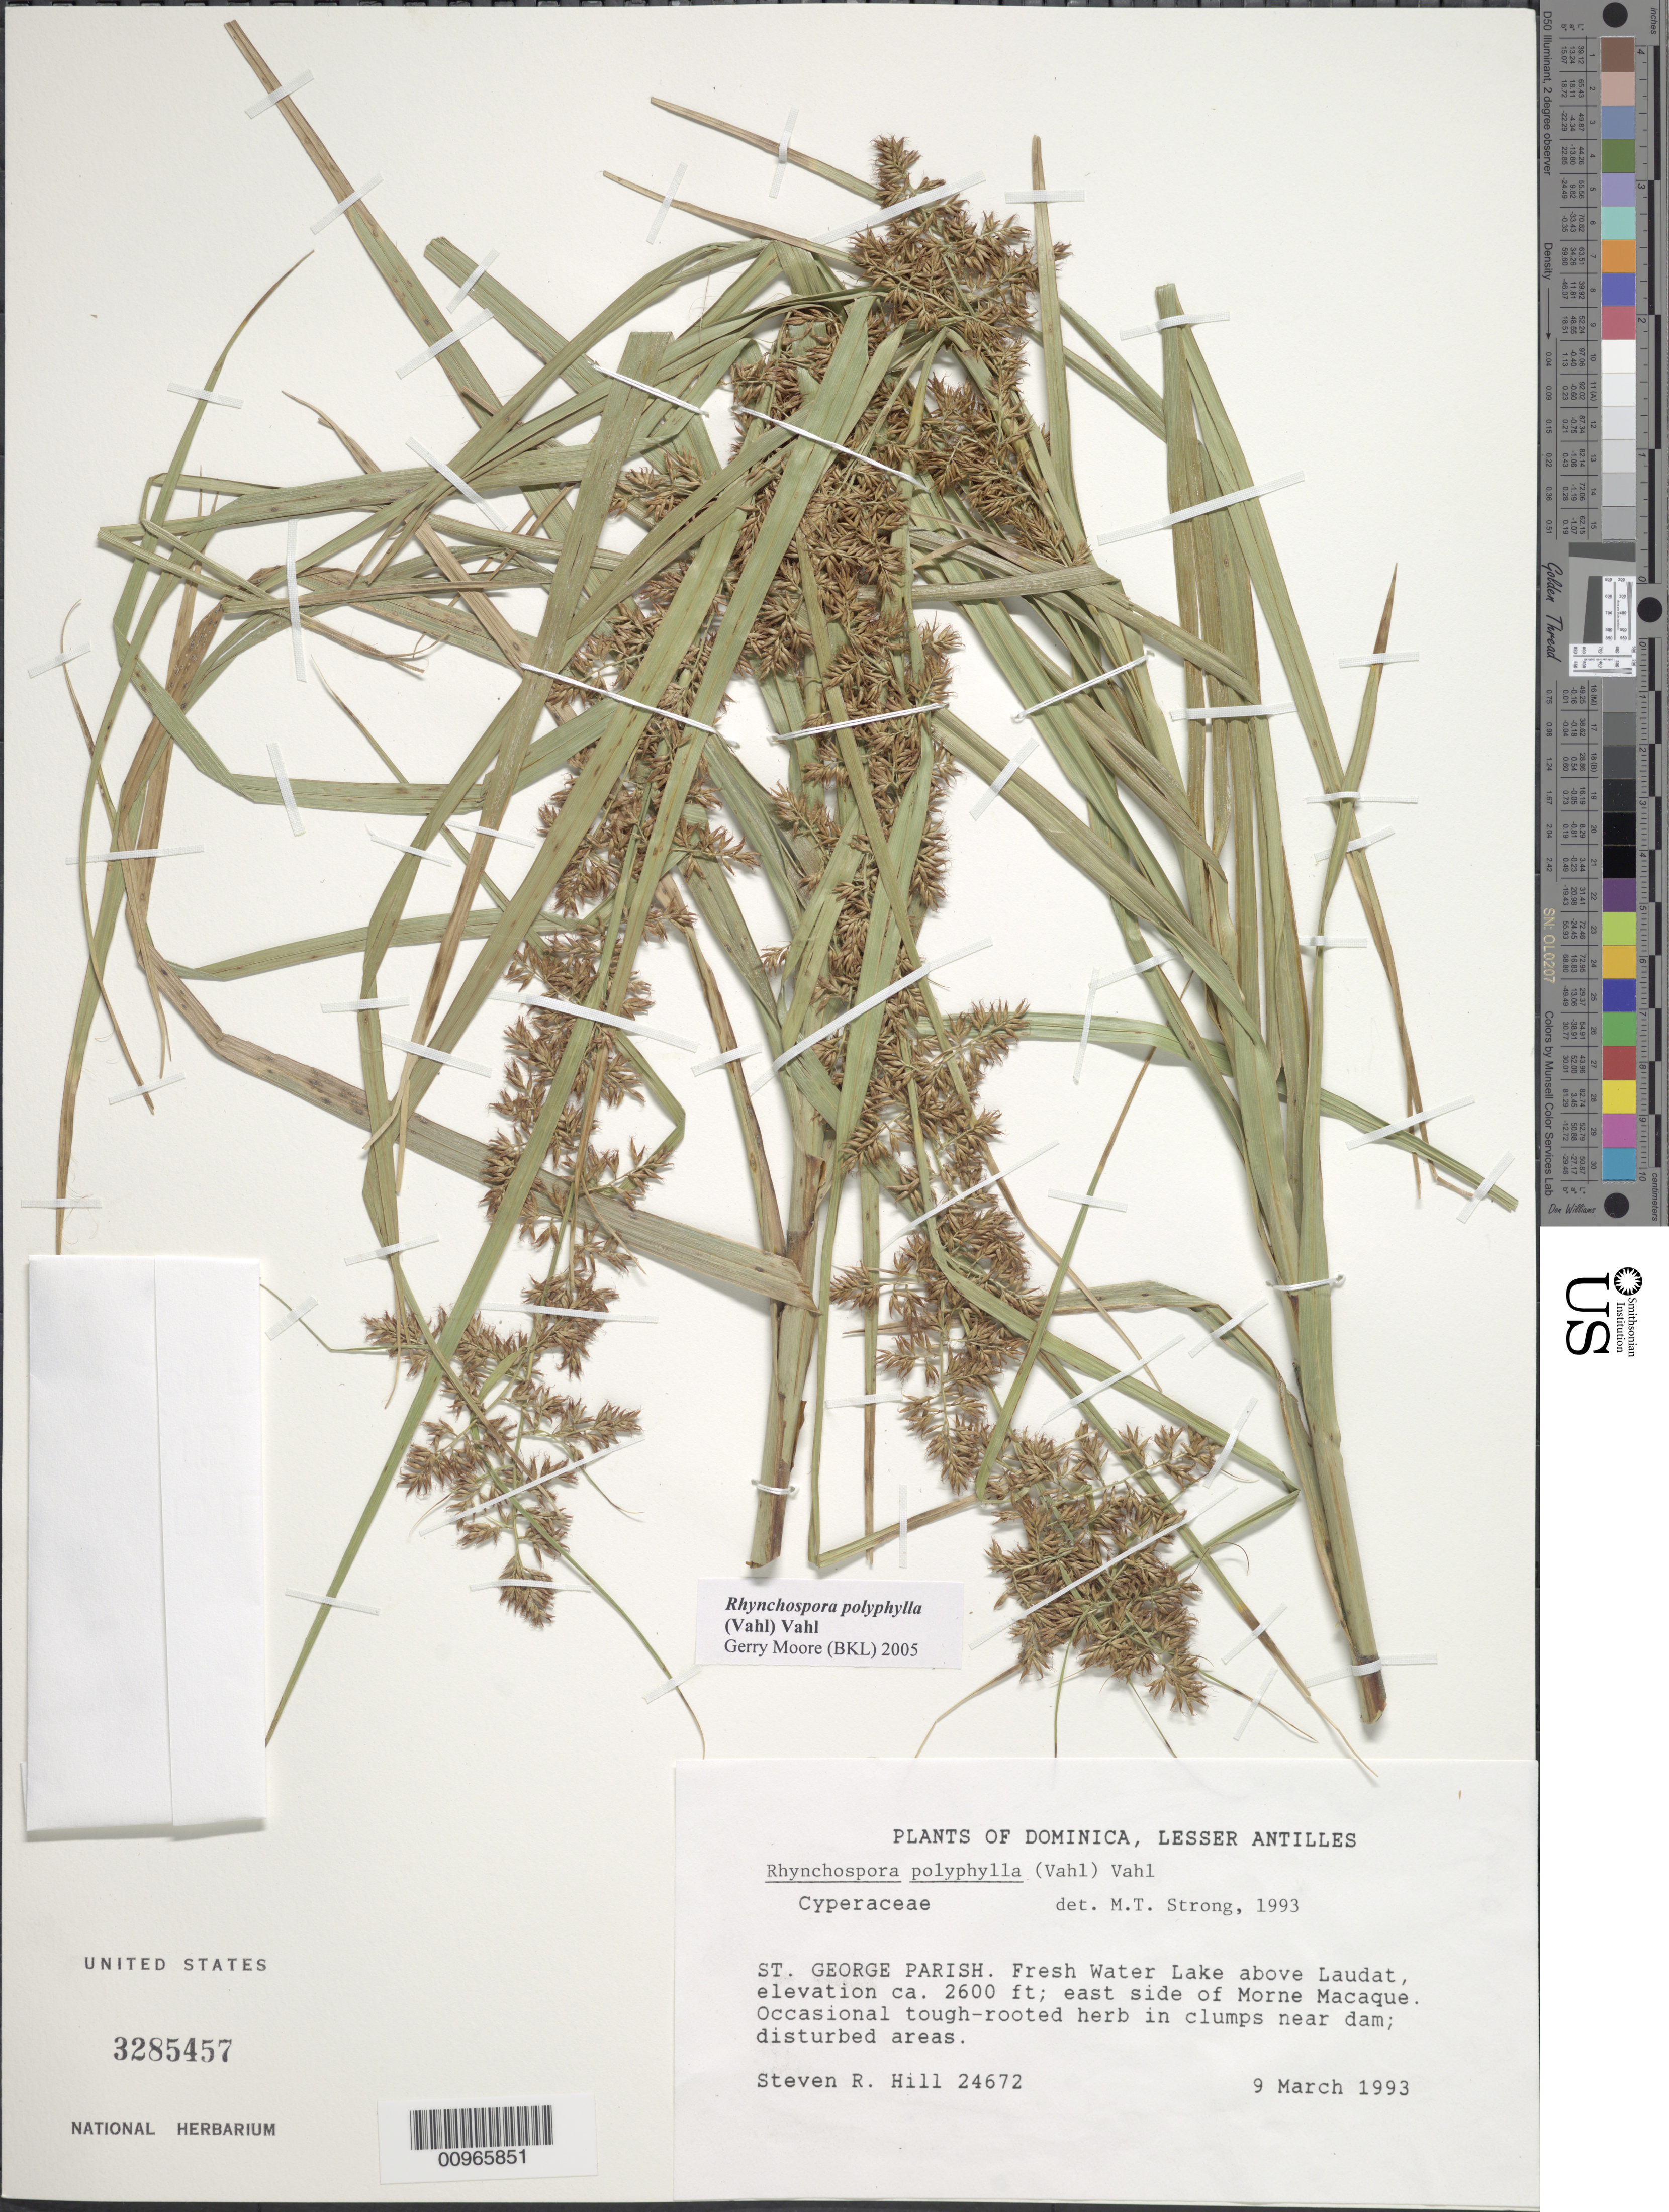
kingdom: Plantae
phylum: Tracheophyta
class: Liliopsida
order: Poales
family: Cyperaceae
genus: Rhynchospora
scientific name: Rhynchospora polyphylla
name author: (Vahl) Vahl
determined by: Moore, G.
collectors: S. R. Hill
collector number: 24672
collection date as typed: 09 Mar 1993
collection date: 1993-03-09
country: Dominica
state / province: St. George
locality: Fresh Water Lake above Laudat, east side of Morne Macaque, near dam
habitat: Disturbed areas near dam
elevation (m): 792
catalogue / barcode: US 3285457